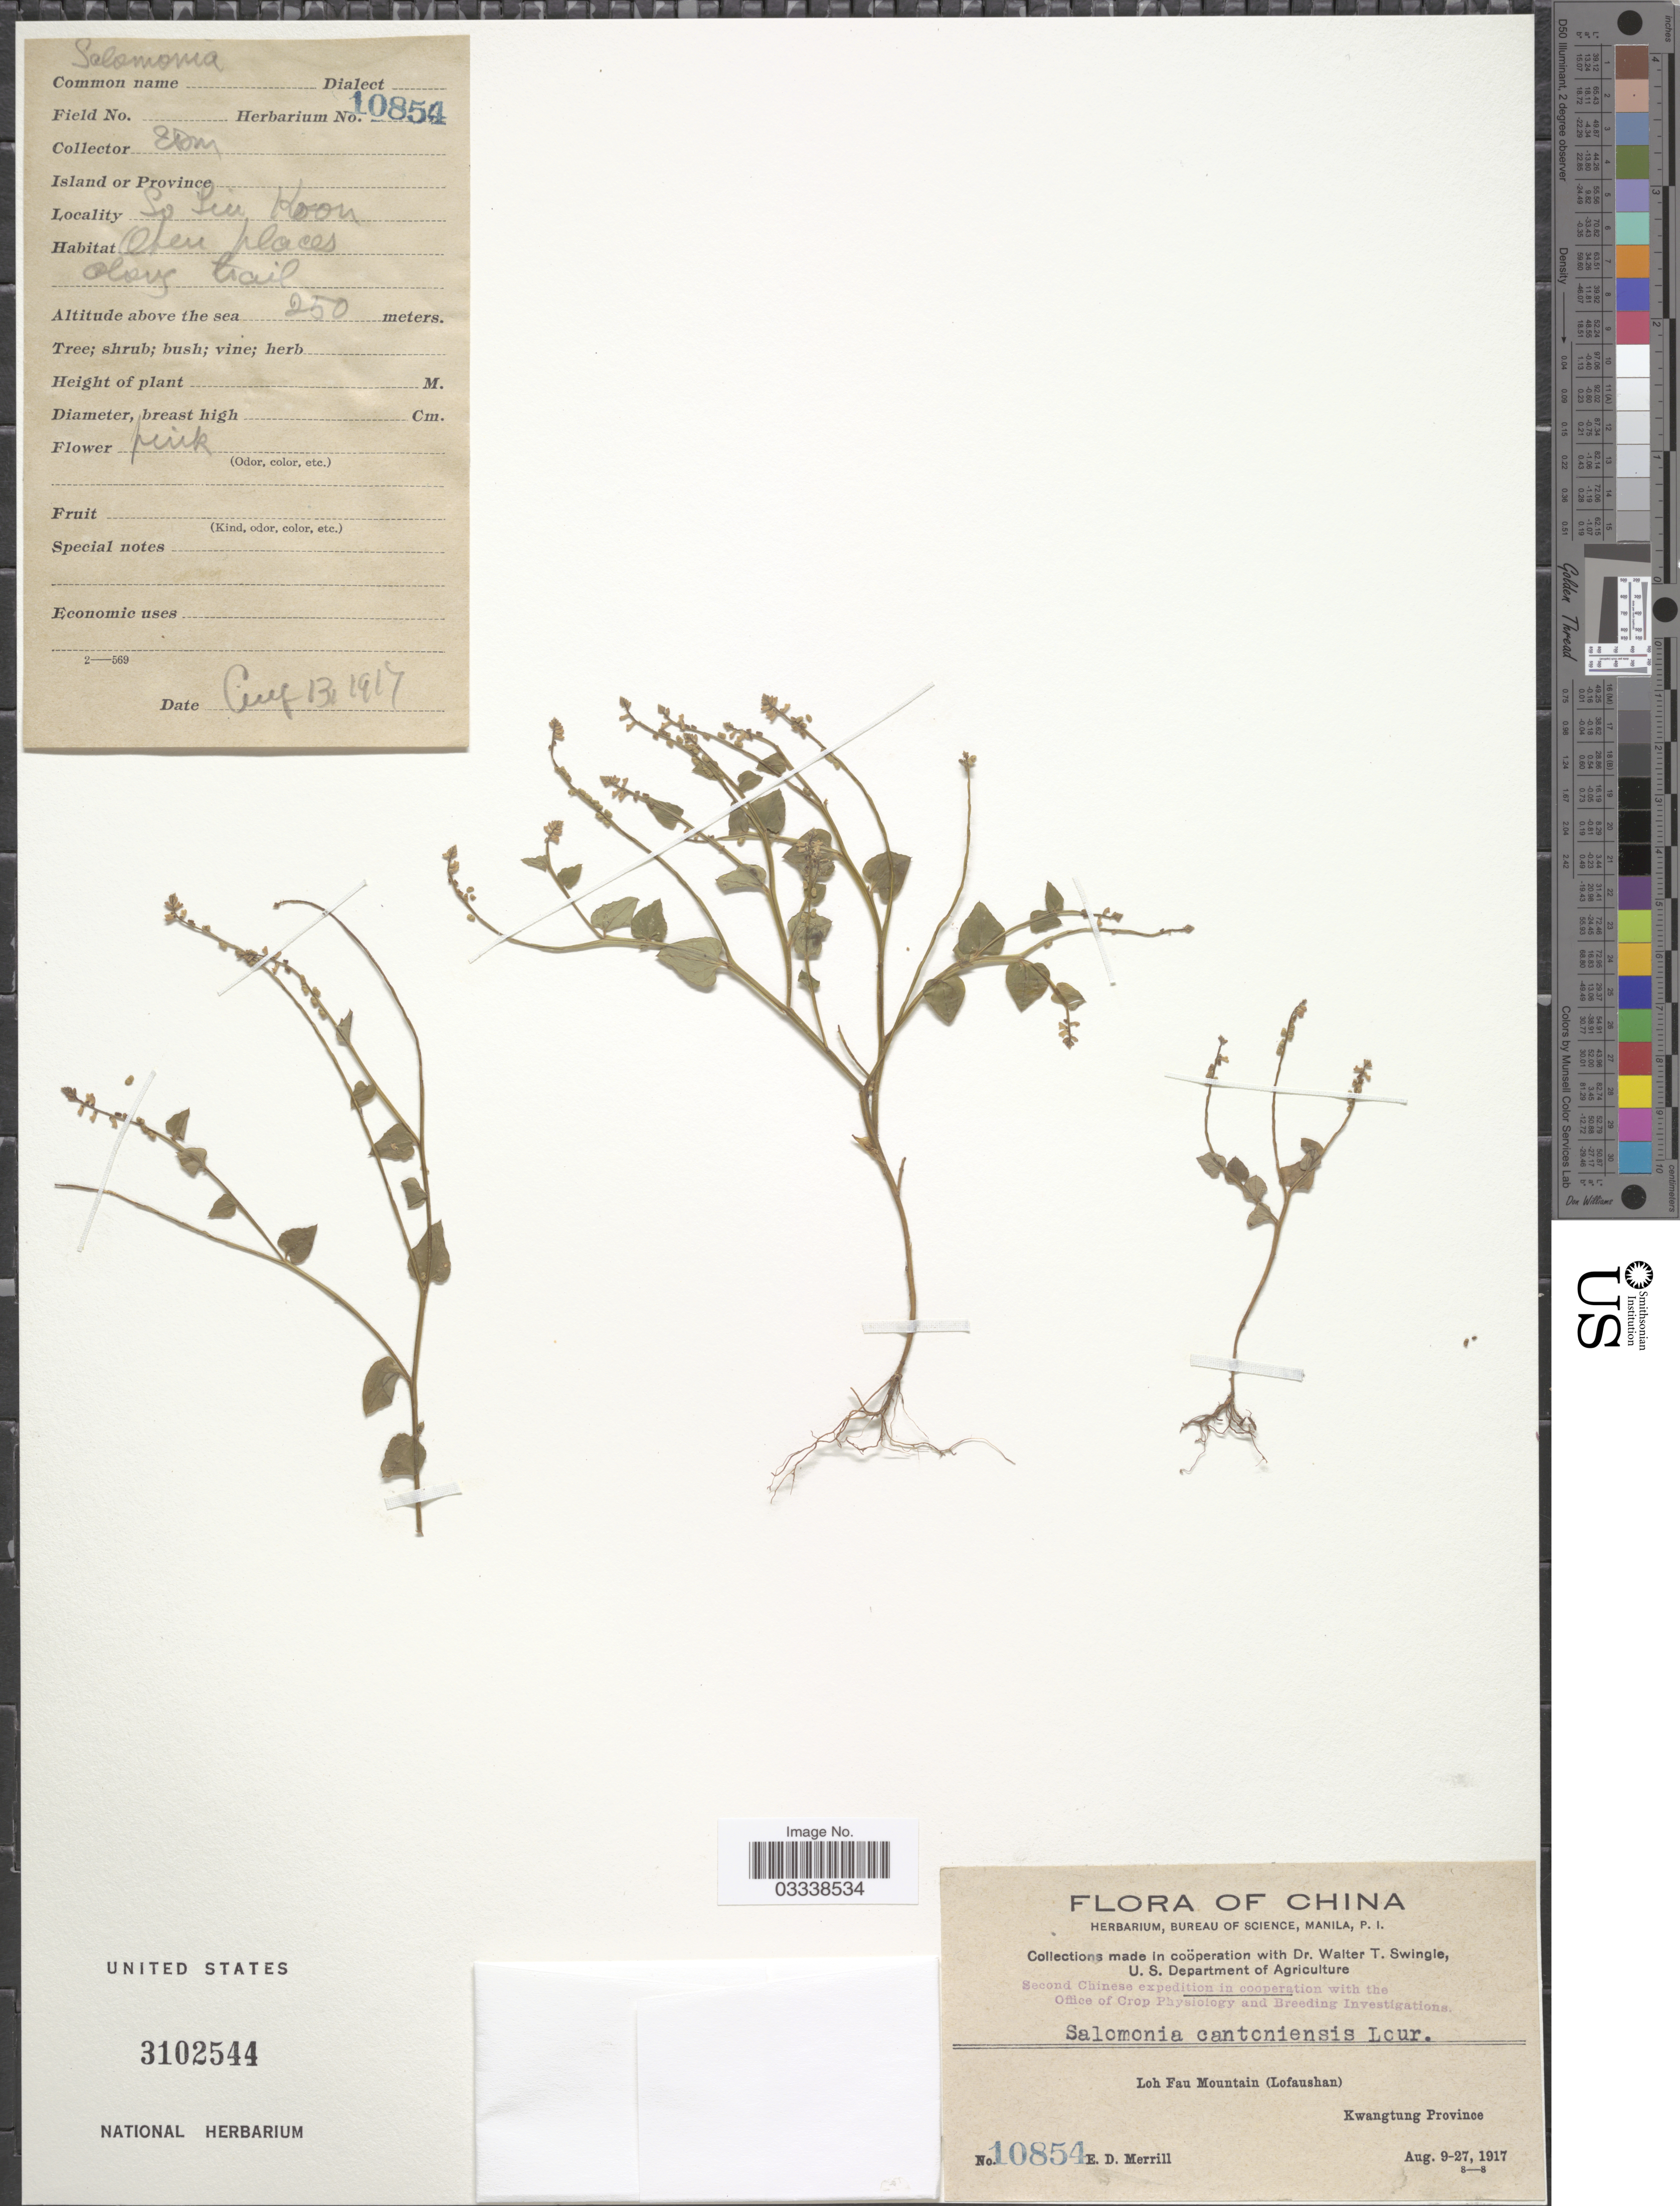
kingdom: Plantae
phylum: Tracheophyta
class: Magnoliopsida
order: Fabales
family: Polygalaceae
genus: Salomonia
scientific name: Salomonia cantoniensis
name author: Lour.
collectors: E. D. Merrill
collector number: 10854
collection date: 1917-08-13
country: China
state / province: Guangdong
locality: Loh Fau Mountain (Lofaushan), Kwangtung Province, So Lin Koon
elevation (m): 250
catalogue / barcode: US 3102544